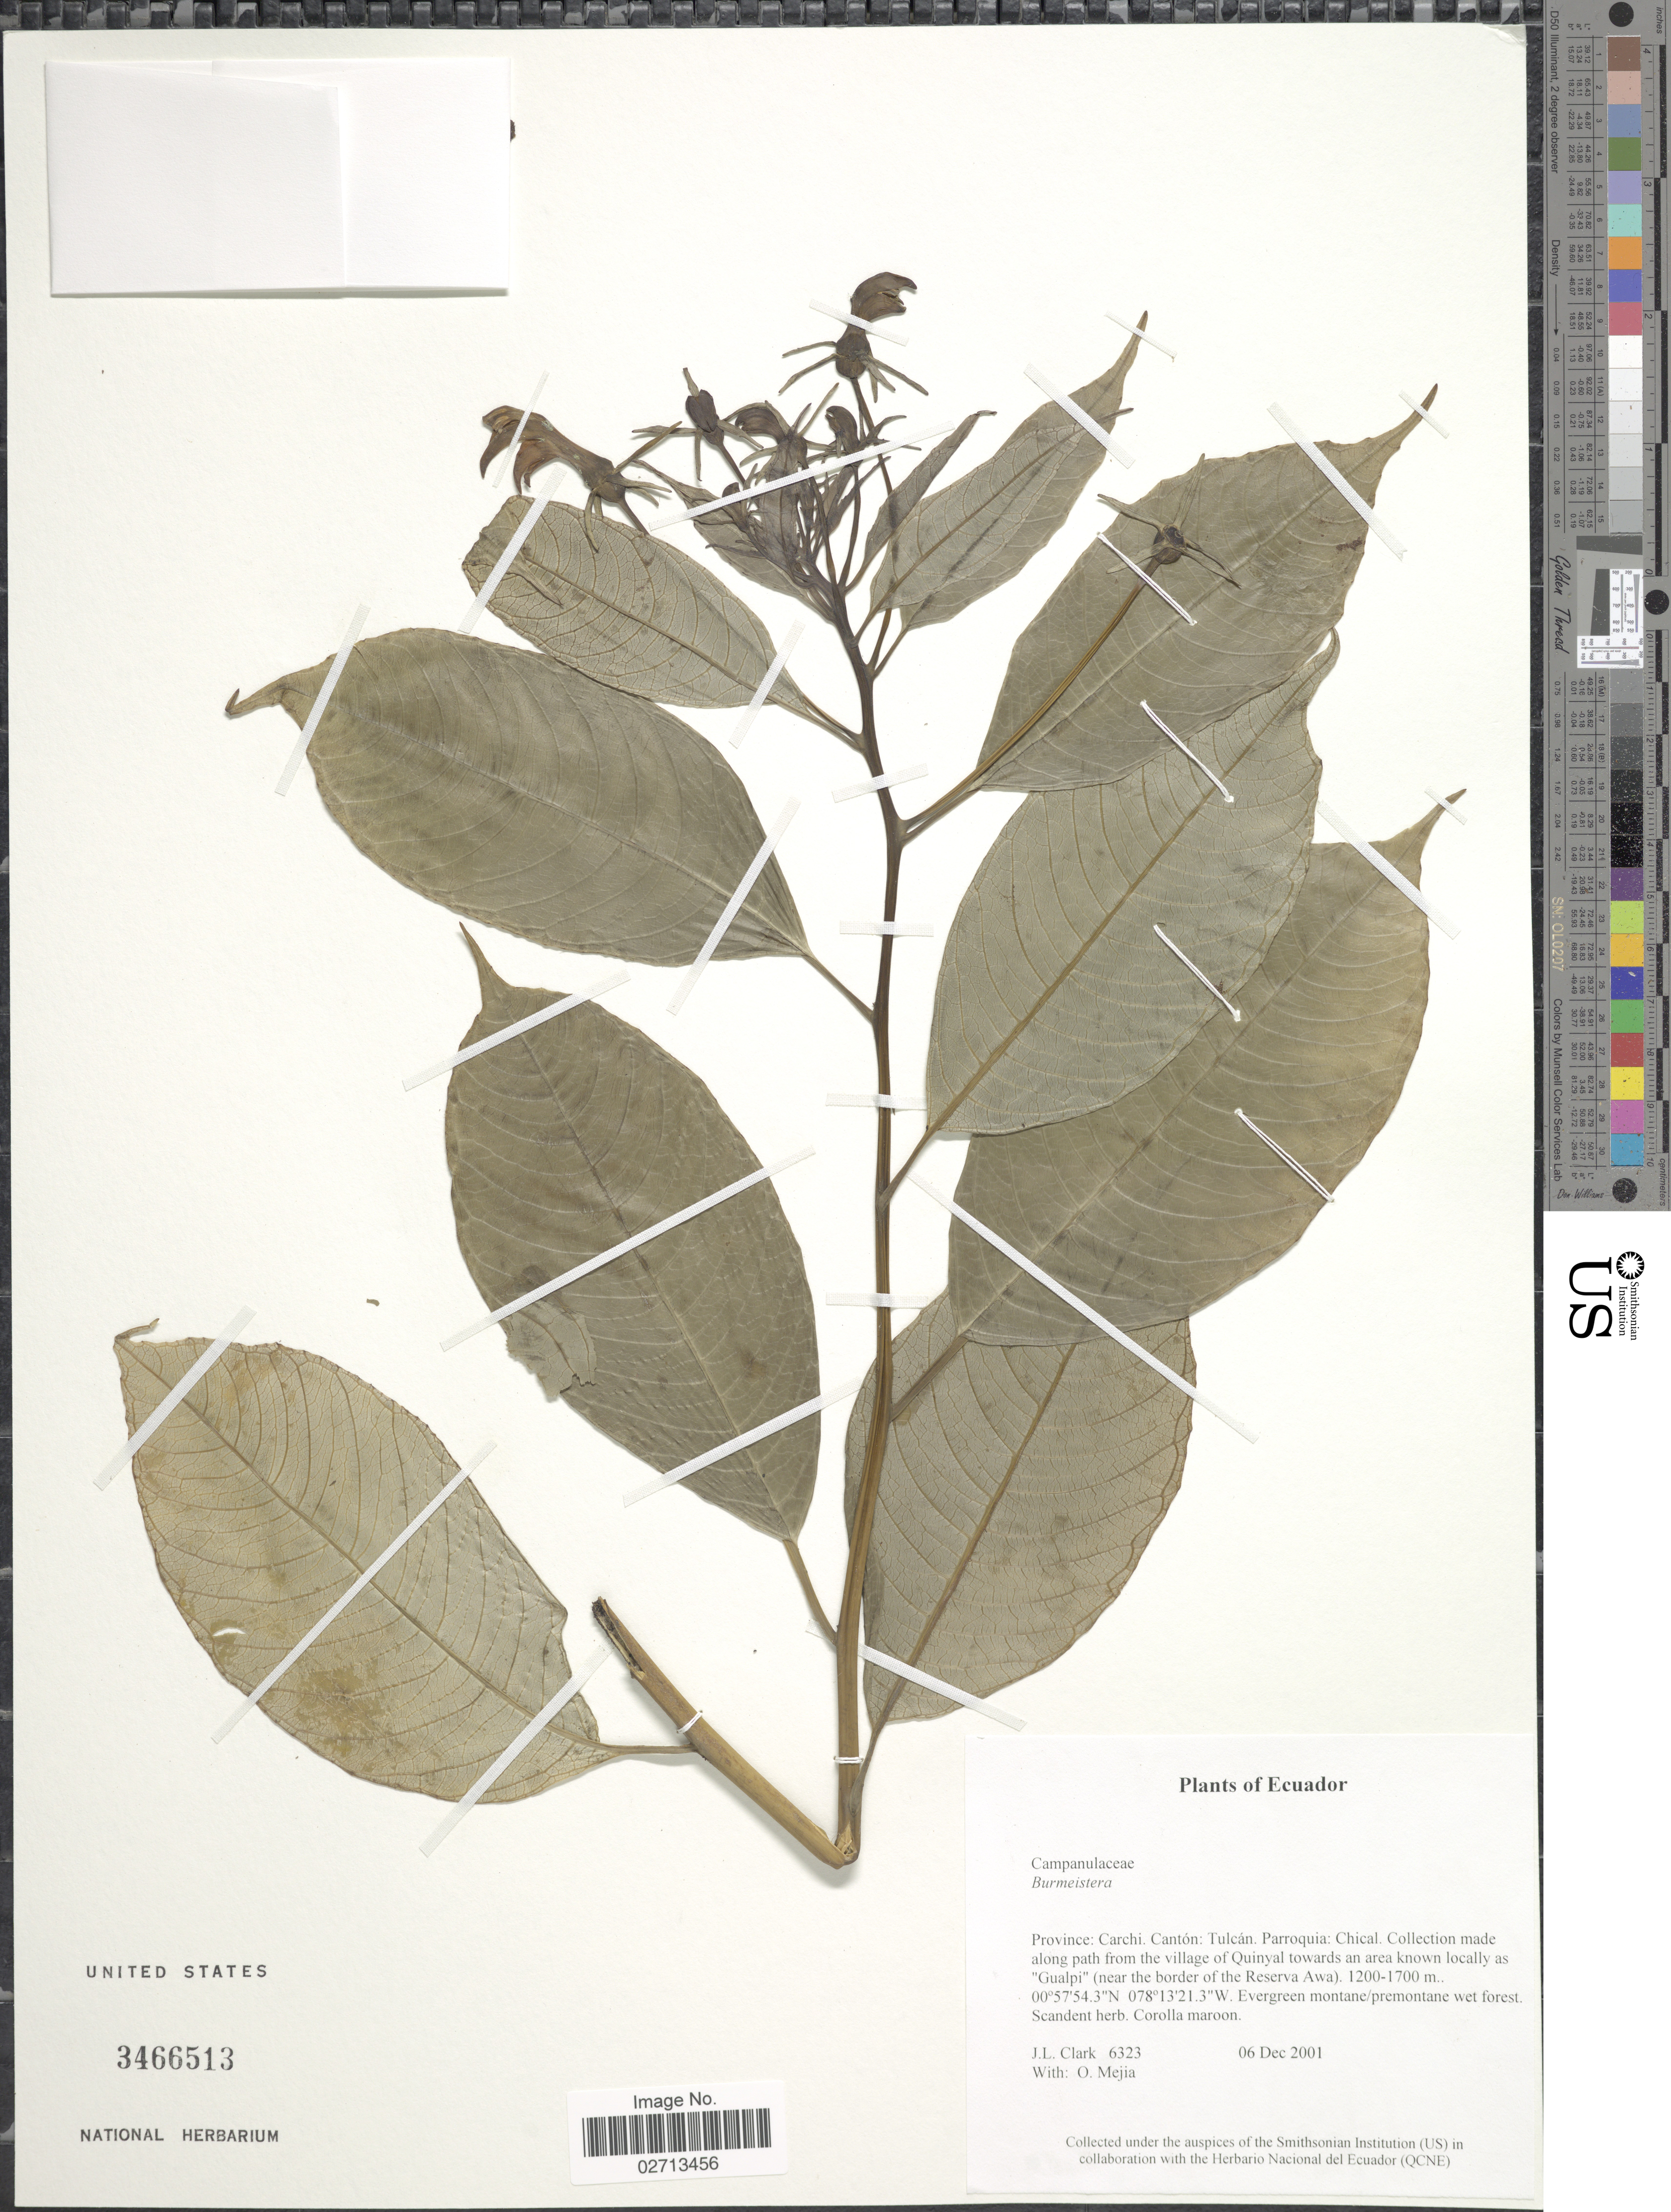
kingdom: Plantae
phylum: Tracheophyta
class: Magnoliopsida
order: Asterales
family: Campanulaceae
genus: Burmeistera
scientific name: Burmeistera sp.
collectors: J. L. Clark & O. Mejia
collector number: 6323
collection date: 2001-12-06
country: Ecuador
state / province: Carchi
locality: Canton: Tulcan. Parroquia: Chical. Collection made along path from the village of Quinyal towards an area known locally as "Gualpi"(near the border of the Reserva Awa).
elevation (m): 1200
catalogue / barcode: US 3466513